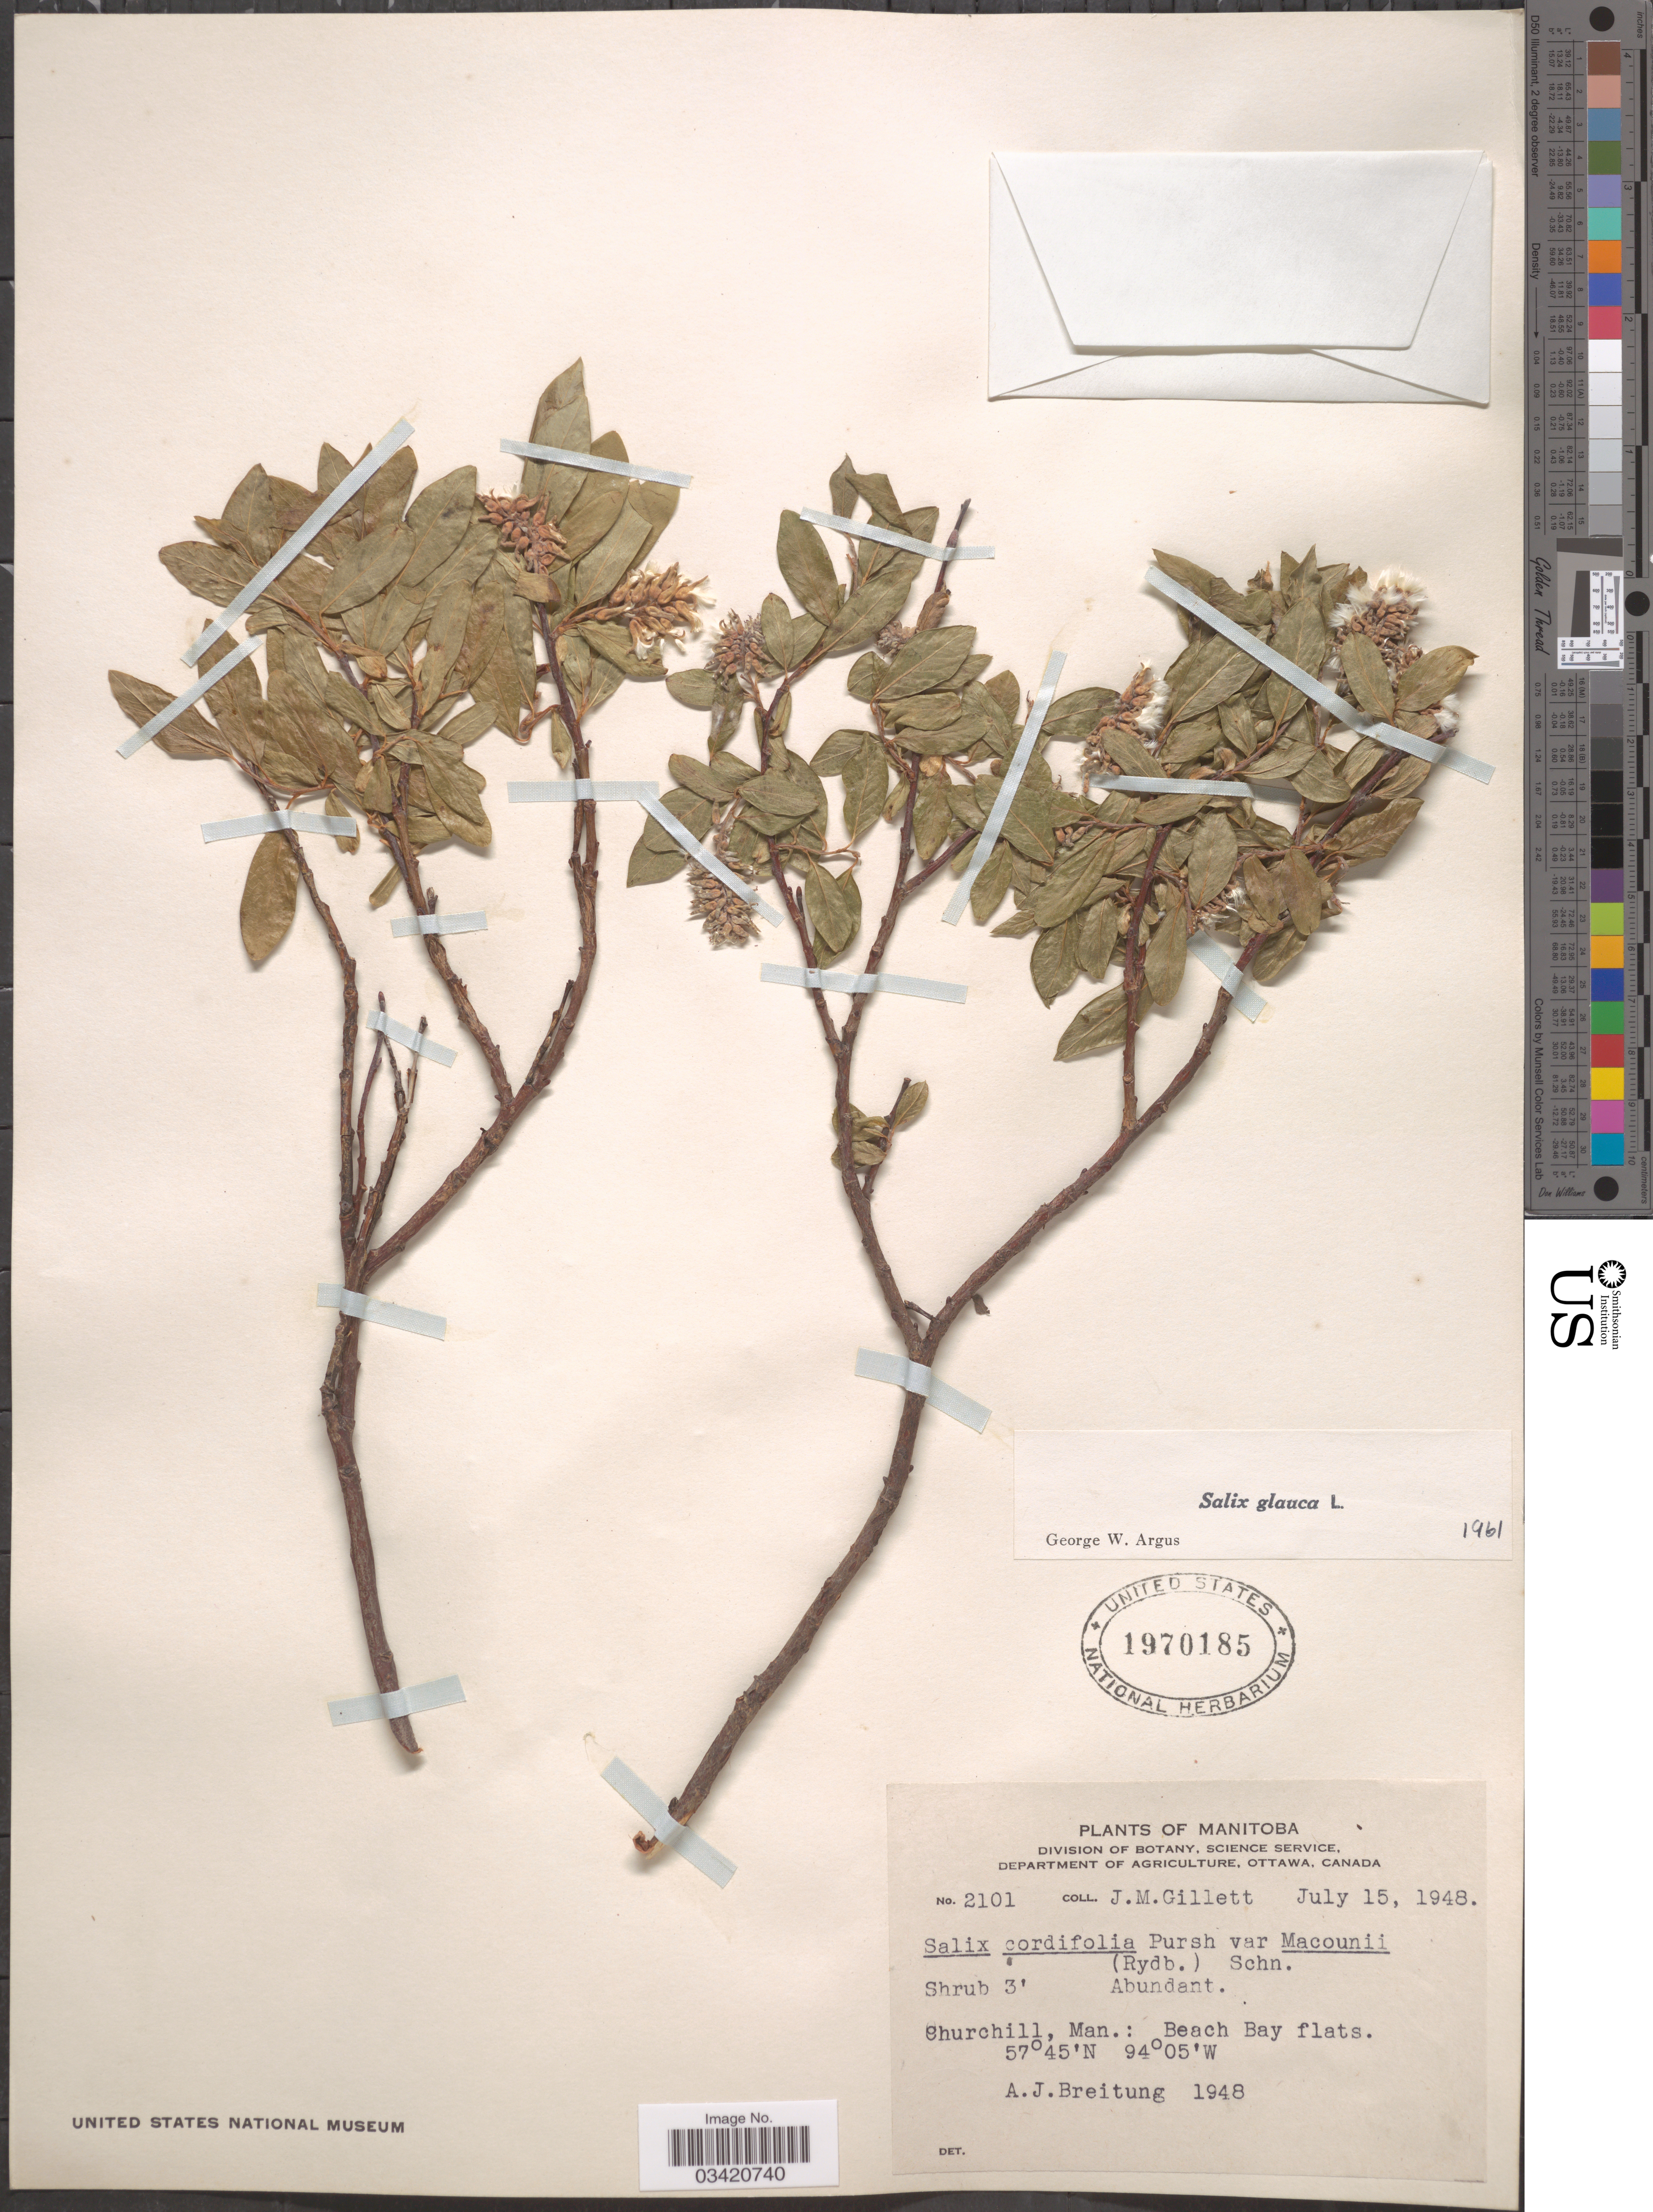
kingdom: Plantae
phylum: Tracheophyta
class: Magnoliopsida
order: Malpighiales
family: Salicaceae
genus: Salix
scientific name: Salix glauca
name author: L.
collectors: J. M. Gillett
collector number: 2101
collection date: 1948-07-15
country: Canada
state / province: Manitoba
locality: Churchill: Beach Bay flats.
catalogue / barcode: US 1970185